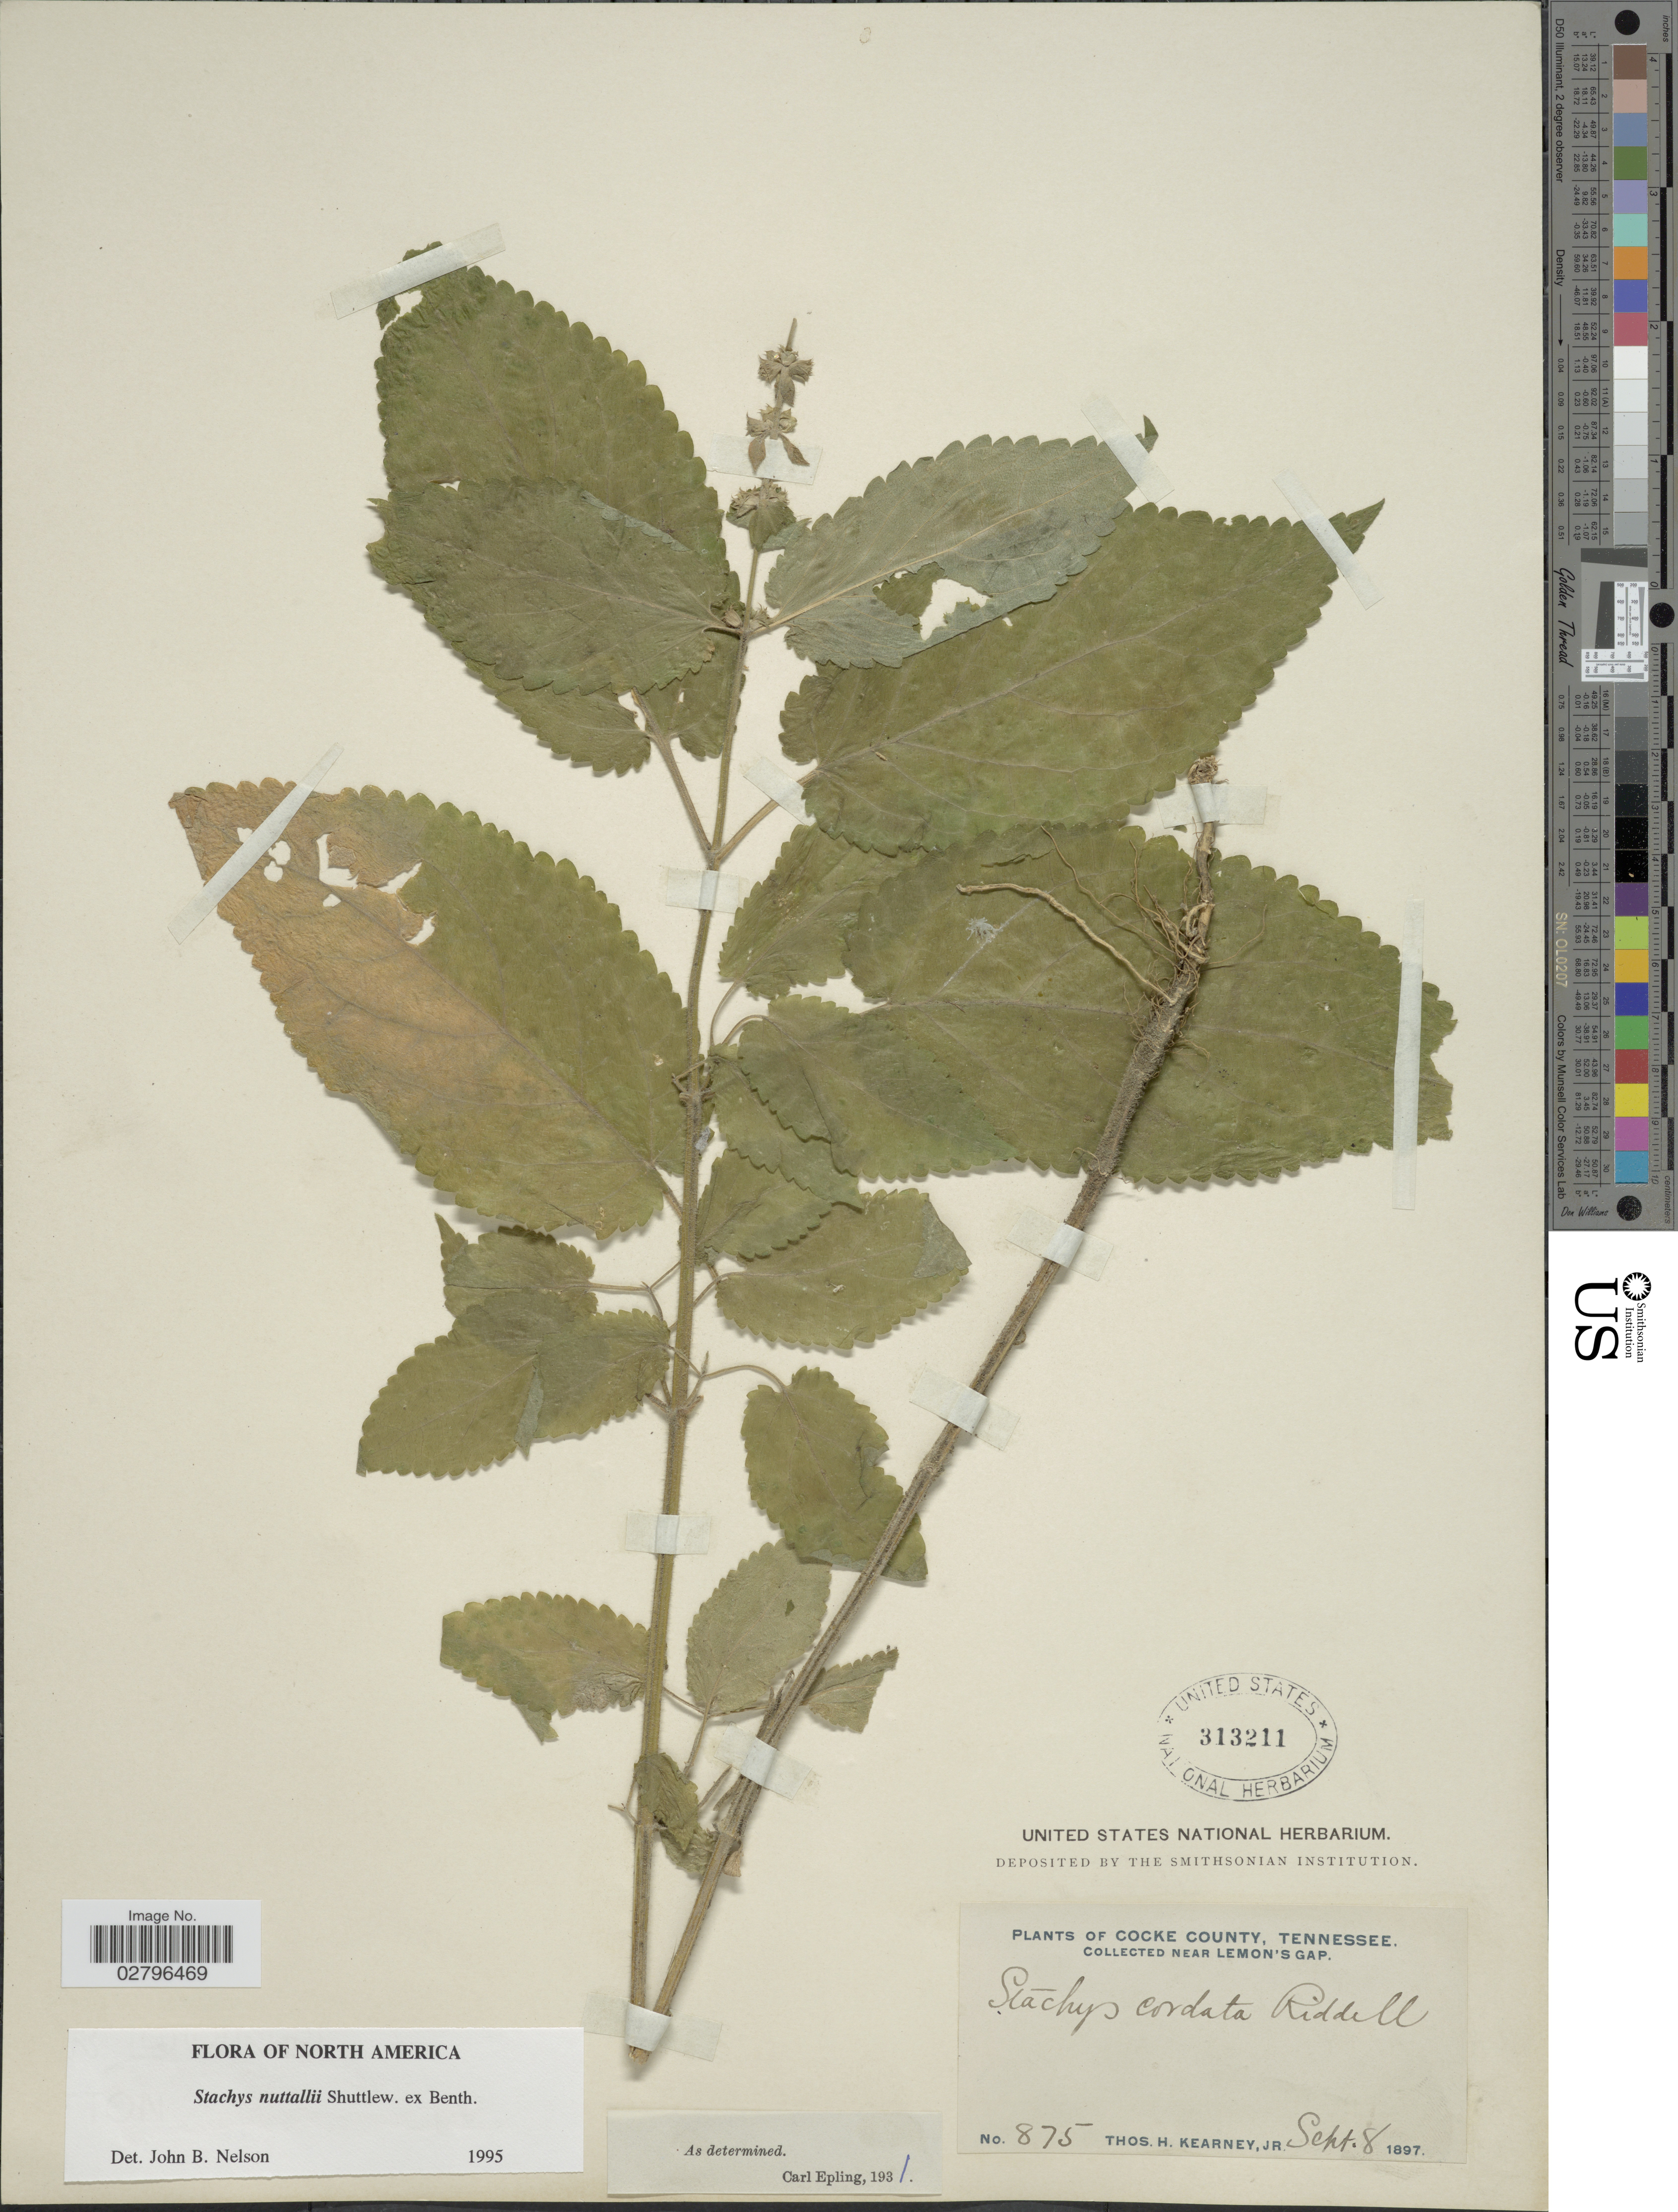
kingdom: Plantae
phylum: Tracheophyta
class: Magnoliopsida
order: Lamiales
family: Lamiaceae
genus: Stachys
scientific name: Stachys nuttallii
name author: Shuttlew. ex Benth.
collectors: T. H. Kearney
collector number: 875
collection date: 1897-09-08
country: United States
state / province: Tennessee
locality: Cocke County. Near Lemon´s Gap.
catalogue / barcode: US 313211